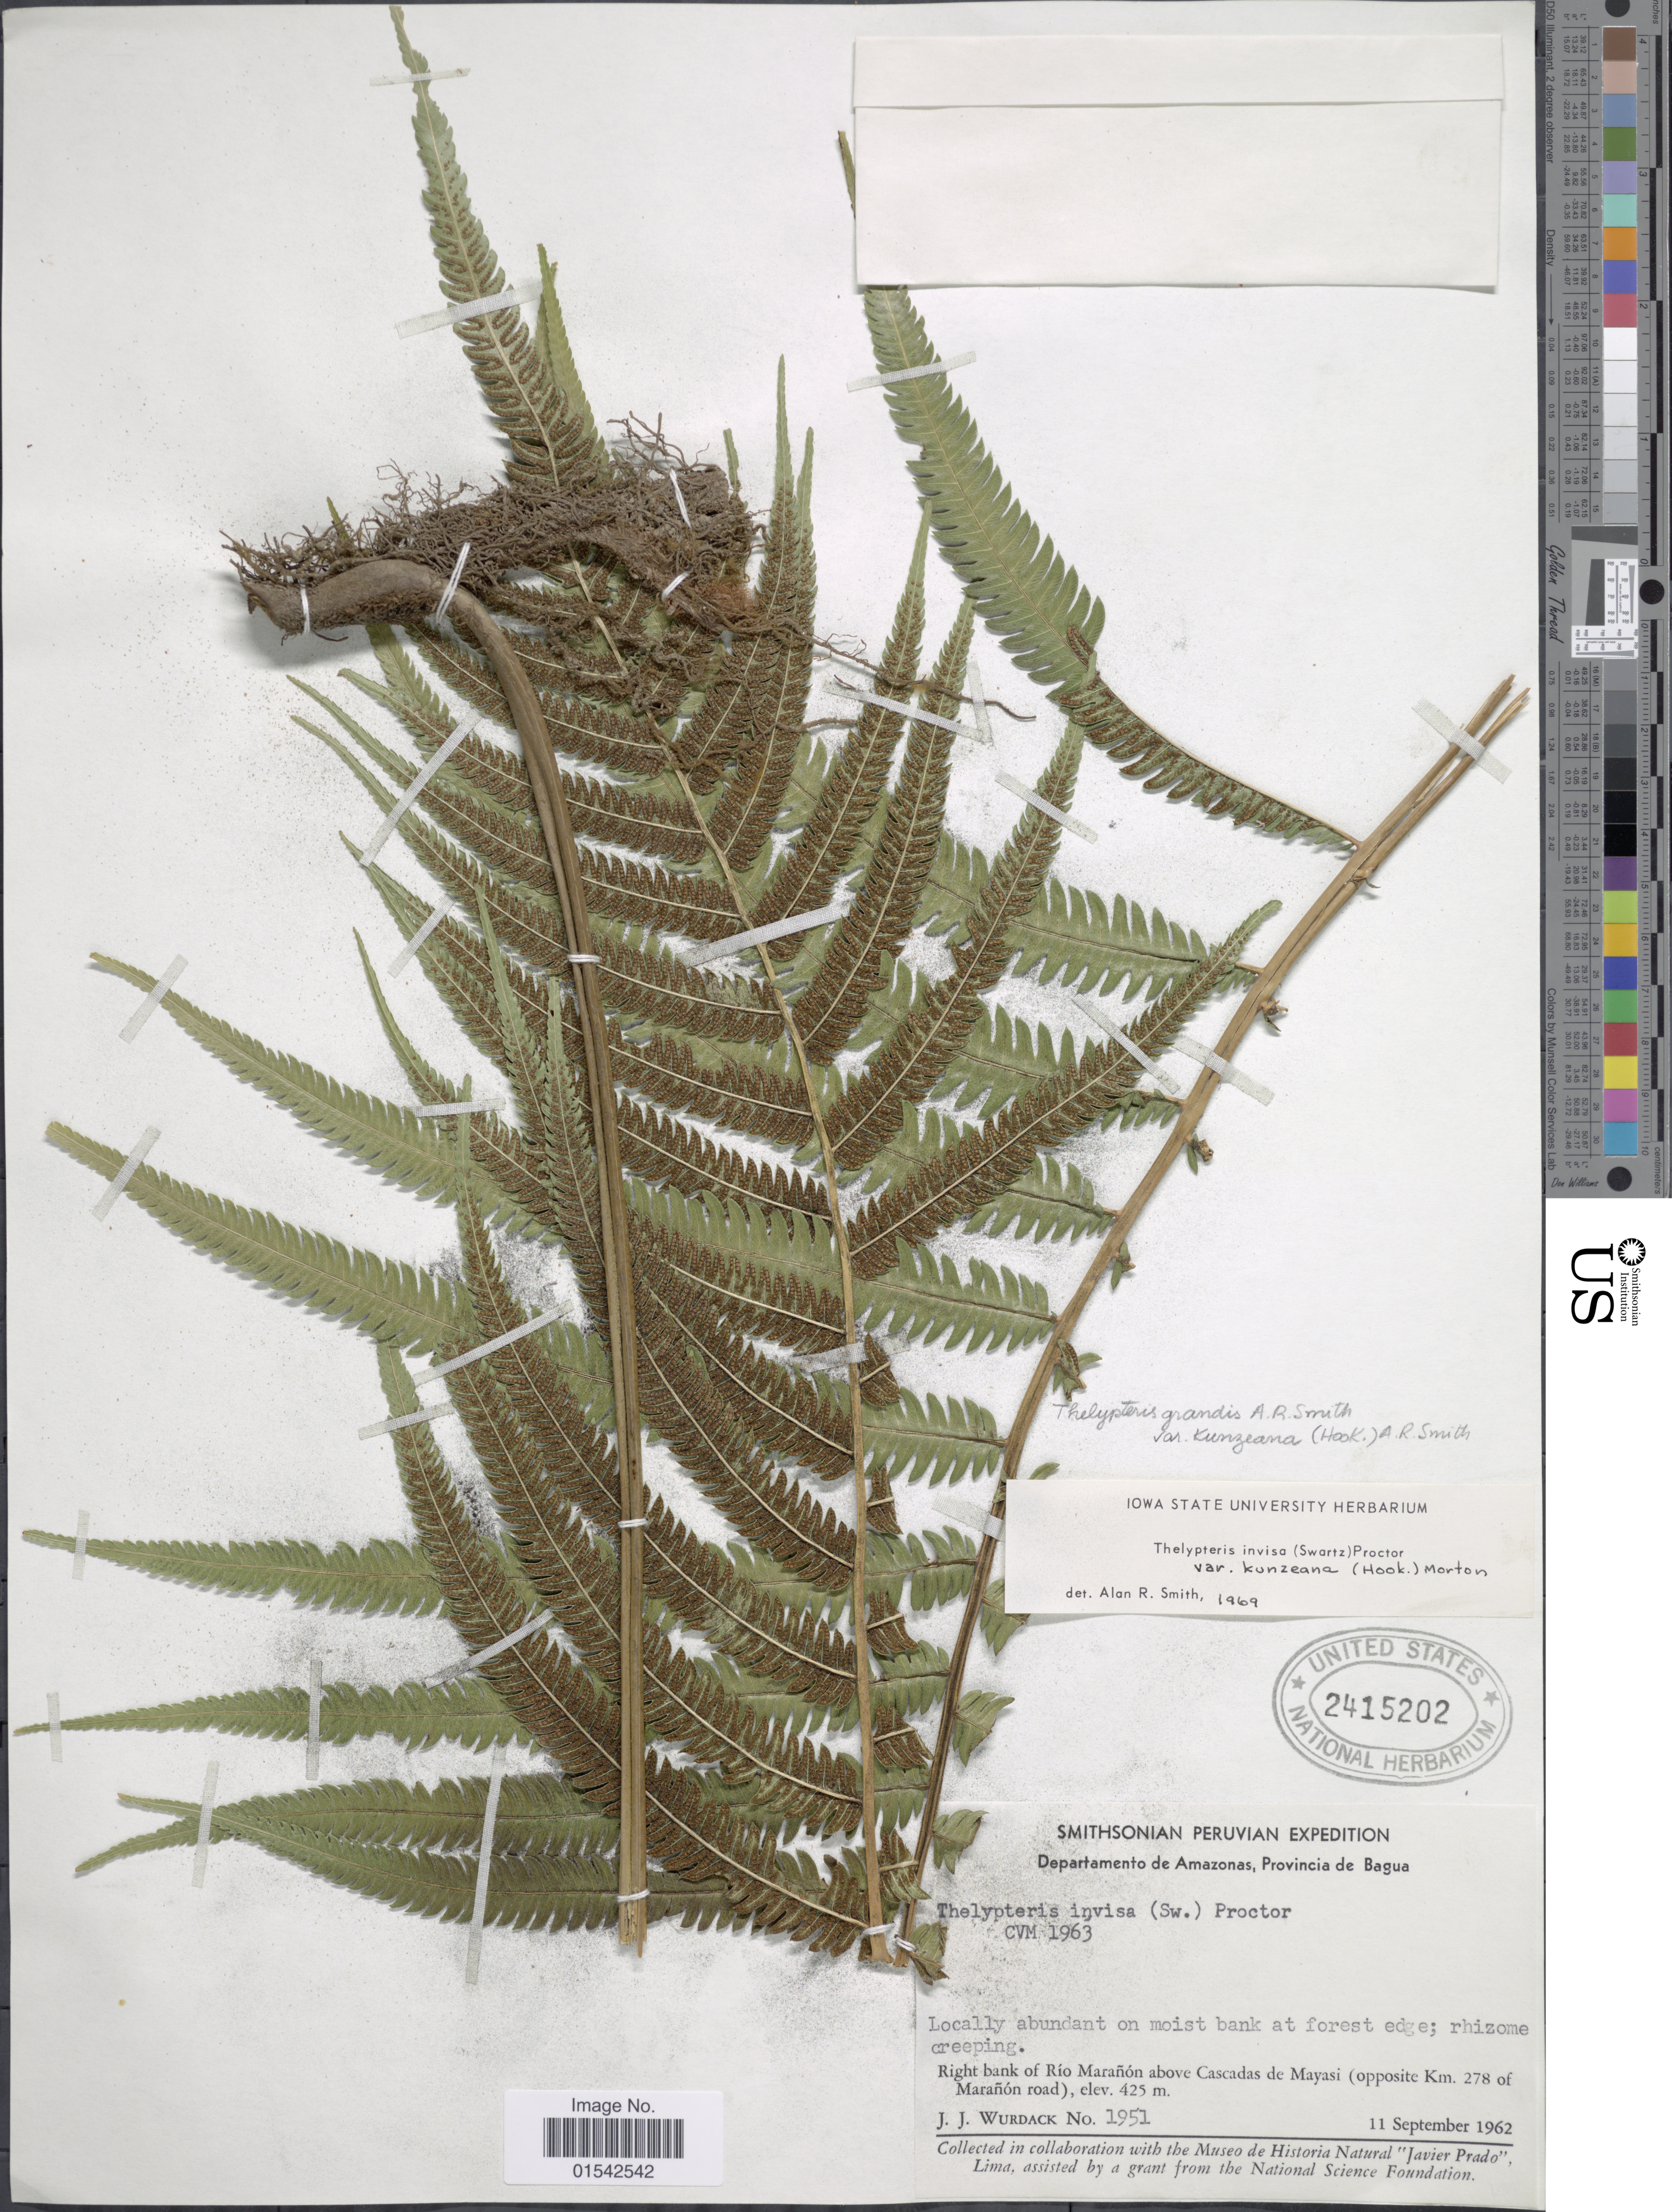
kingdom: Plantae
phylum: Tracheophyta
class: Polypodiopsida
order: Polypodiales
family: Thelypteridaceae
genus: Cyclosorus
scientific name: Cyclosorus grandis (A.R. Sm.) comb. nov., ined 2015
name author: (A.R. Sm.)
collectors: J. J. Wurdack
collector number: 1951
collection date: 1962-09-11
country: Peru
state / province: Amazonas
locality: Provincia de Bagua, Right bank of Río Marañon above Cascadas de Mayasi (opposite Km. 278 of Marañon road)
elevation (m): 425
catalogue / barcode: US 2415202